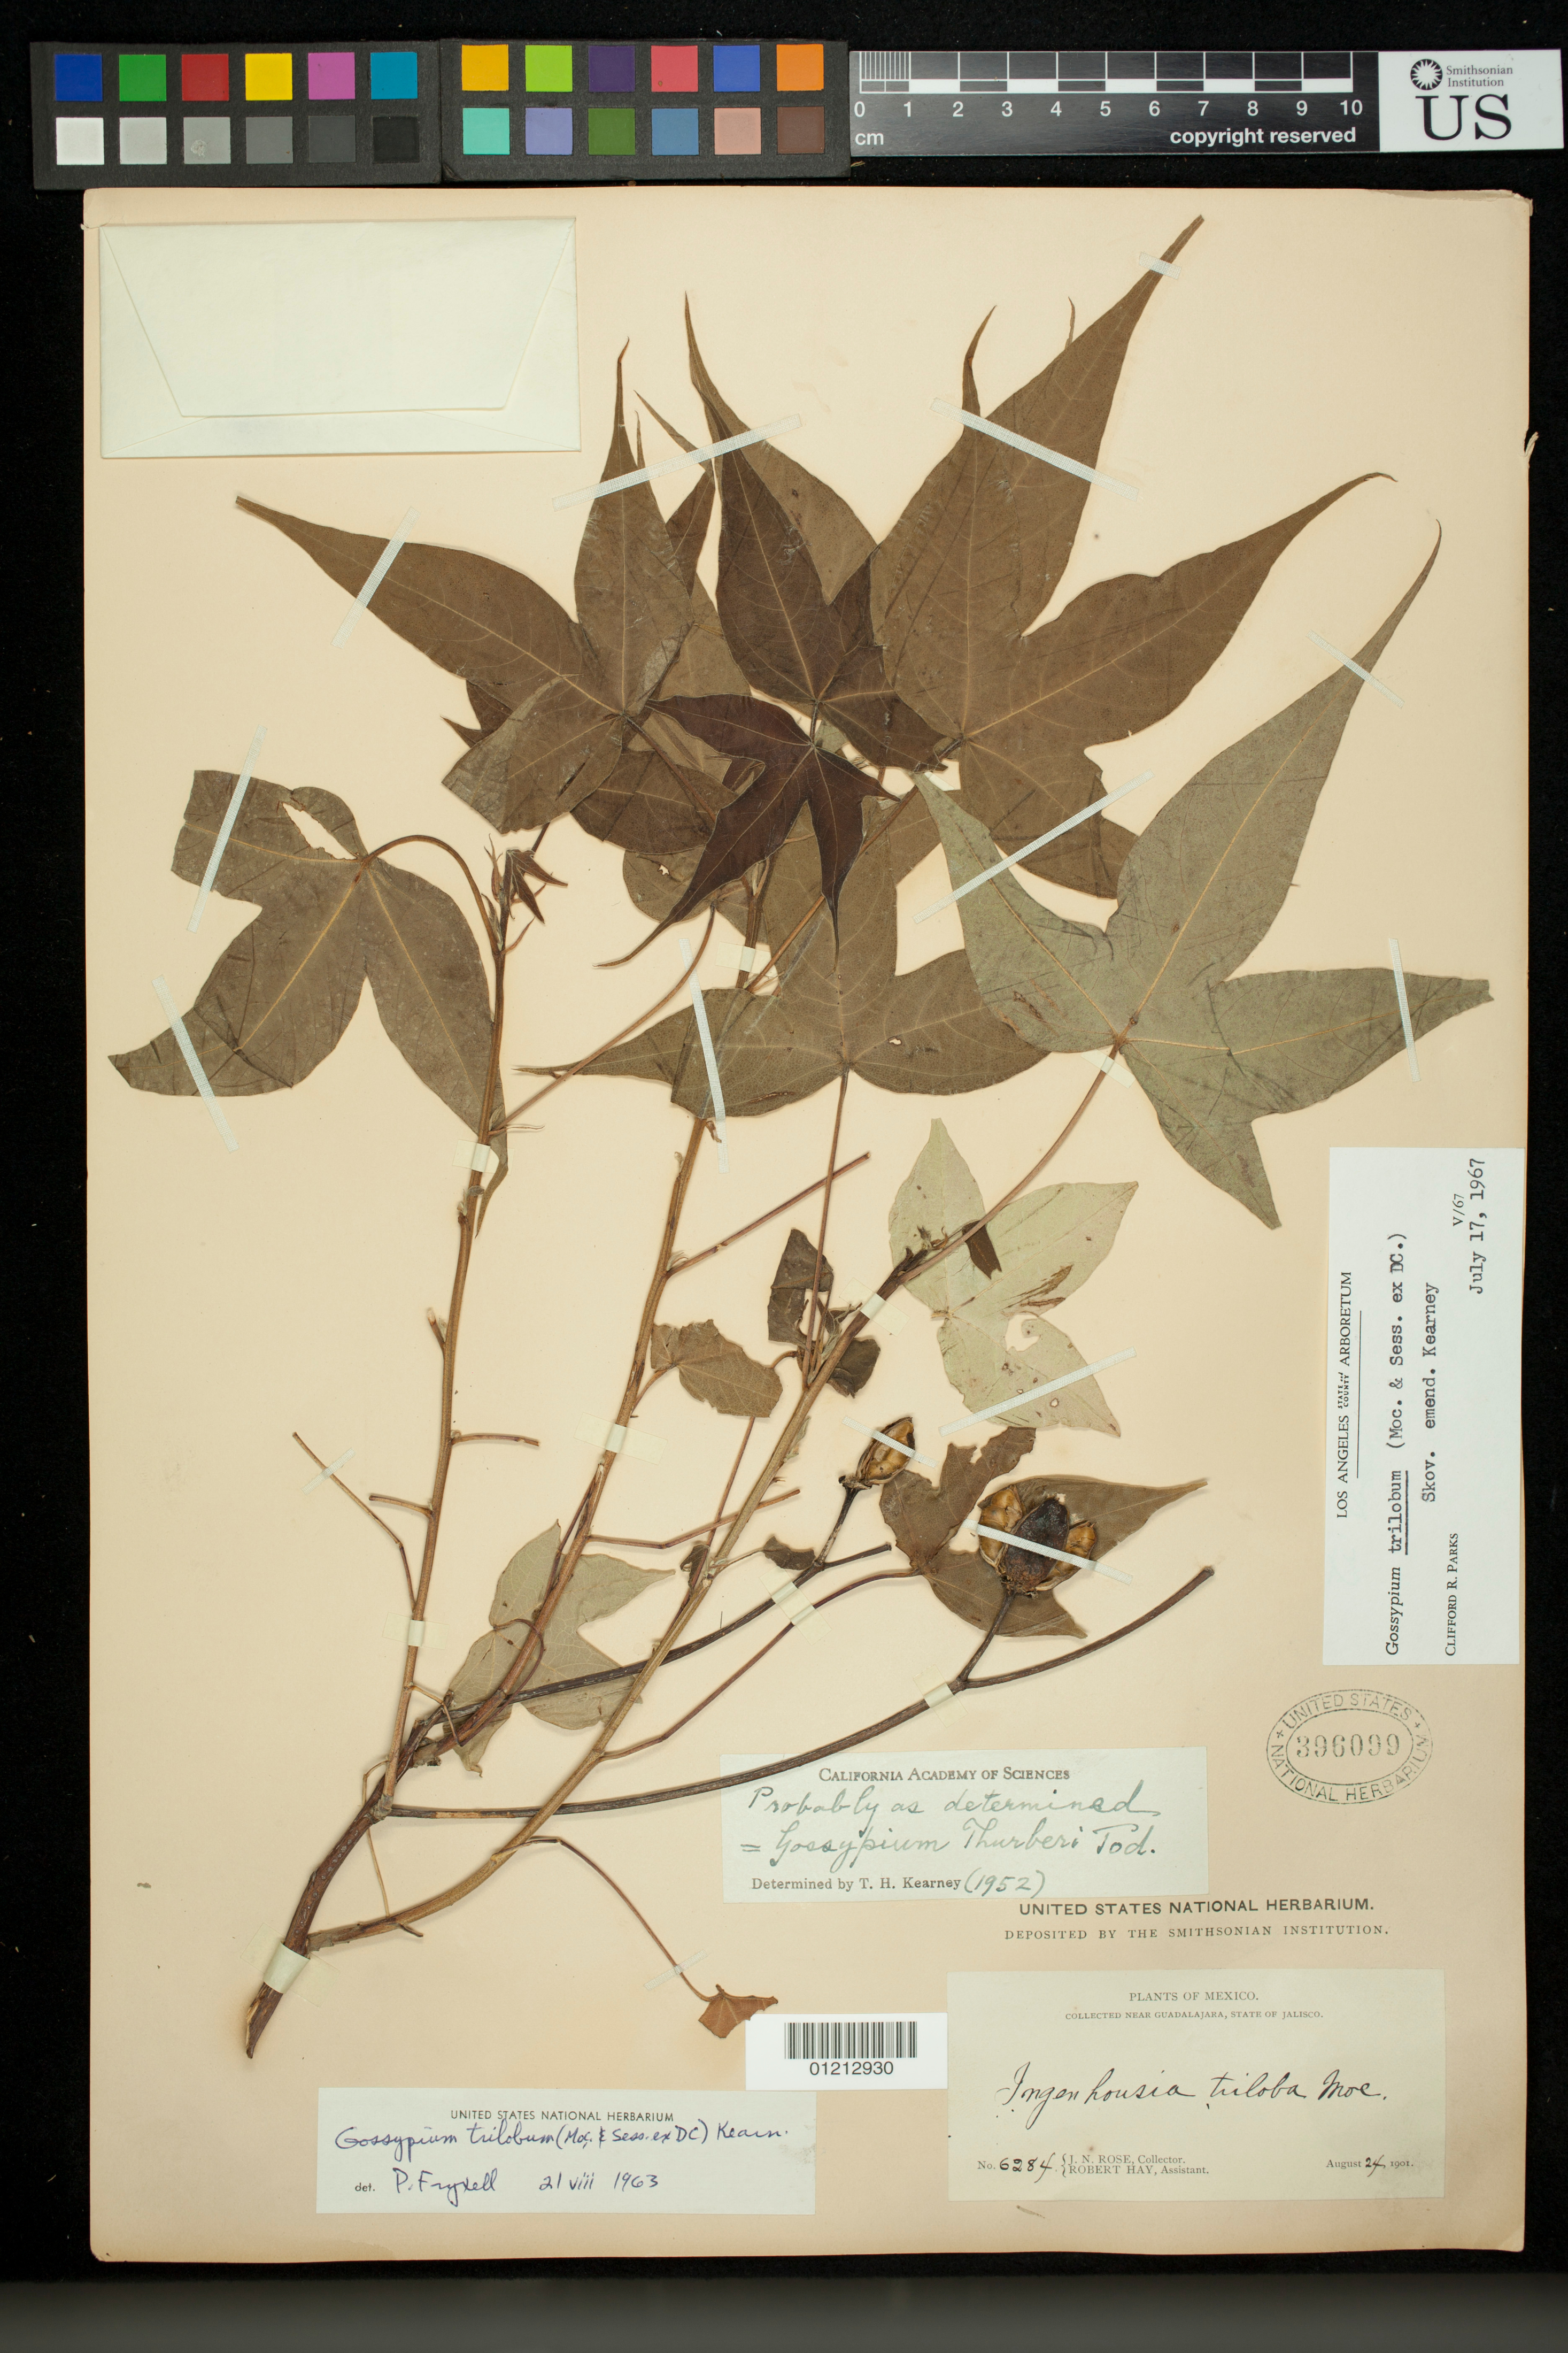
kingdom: Plantae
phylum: Tracheophyta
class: Magnoliopsida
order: Malvales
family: Malvaceae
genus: Gossypium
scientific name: Gossypium trilobum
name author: (Sessé & Moc. ex DC.) Skovsted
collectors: J. N. Rose & R. Hay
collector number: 6284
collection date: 1901-08-24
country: Mexico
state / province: Jalisco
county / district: Guadalajara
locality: Near Guadalajara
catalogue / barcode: US 396099